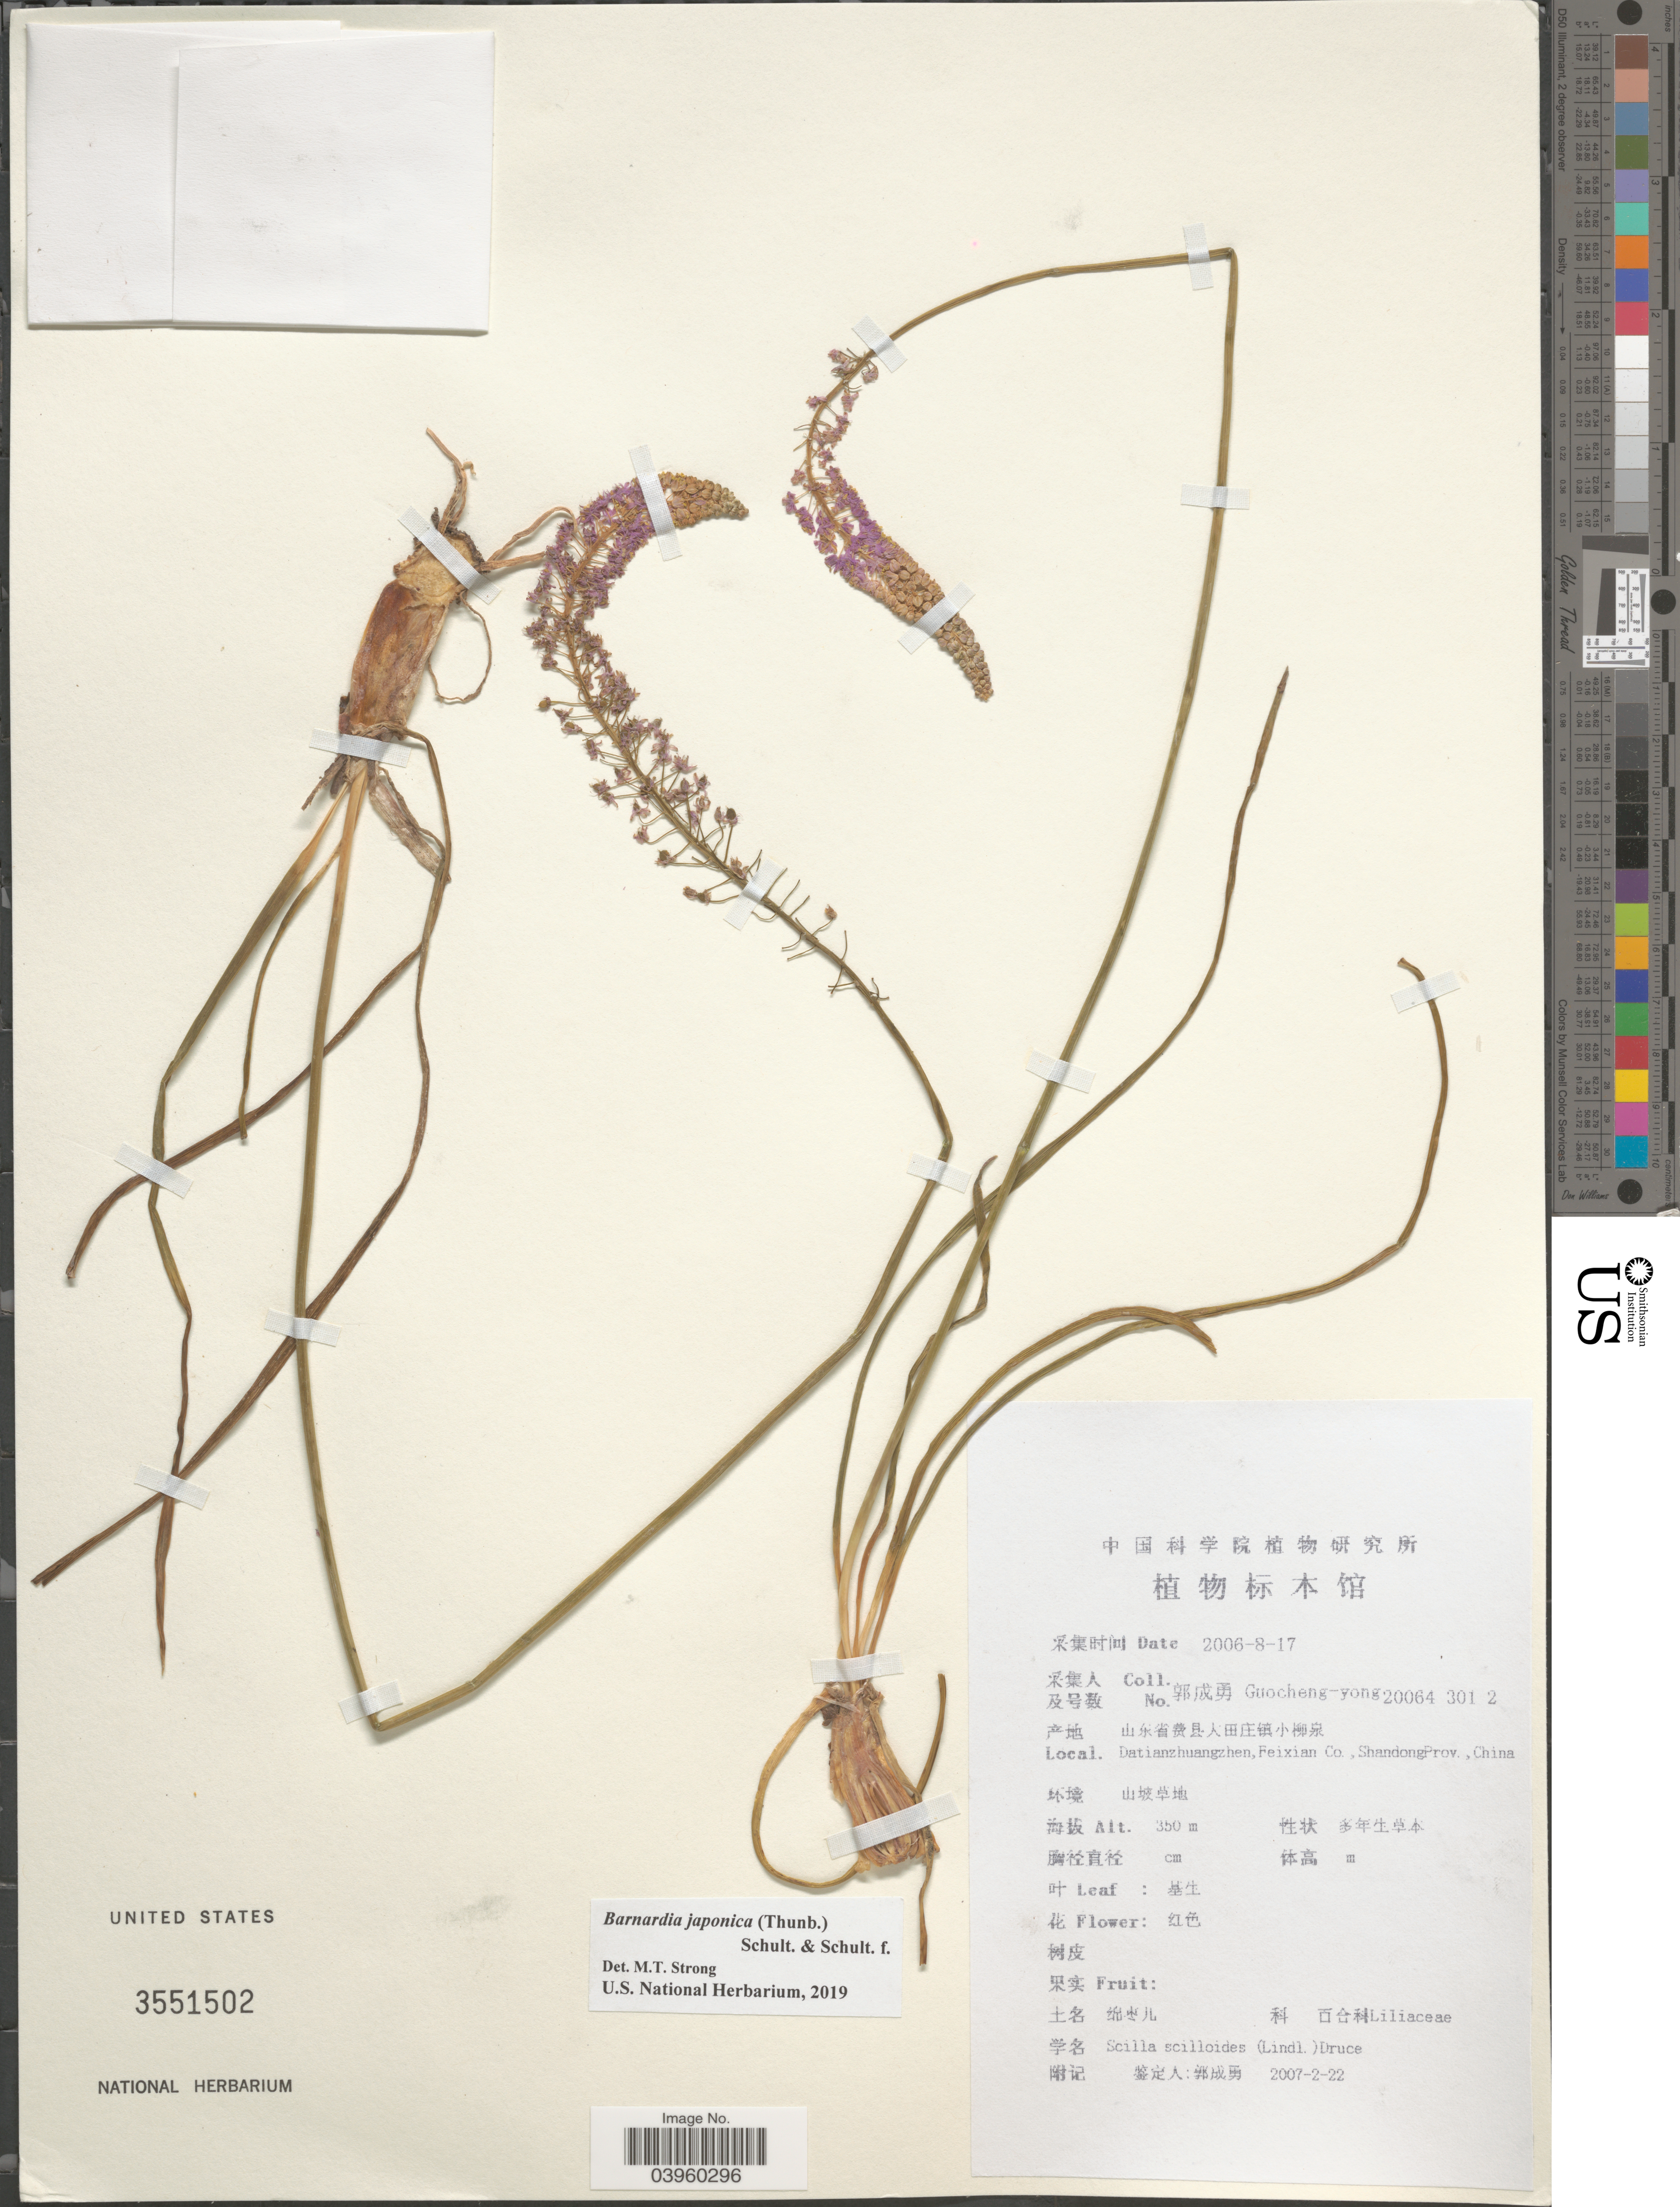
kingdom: Plantae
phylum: Tracheophyta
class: Liliopsida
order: Asparagales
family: Asparagaceae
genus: Barnardia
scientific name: Barnardia japonica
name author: (Thunb.) Schult. & Schult. f.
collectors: Guo cheng-yong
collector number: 20064 301 2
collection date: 2006-08-17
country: China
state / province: Shandong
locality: Datianzhuangzhen, Feixian Co.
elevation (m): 350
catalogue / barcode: US 3551502